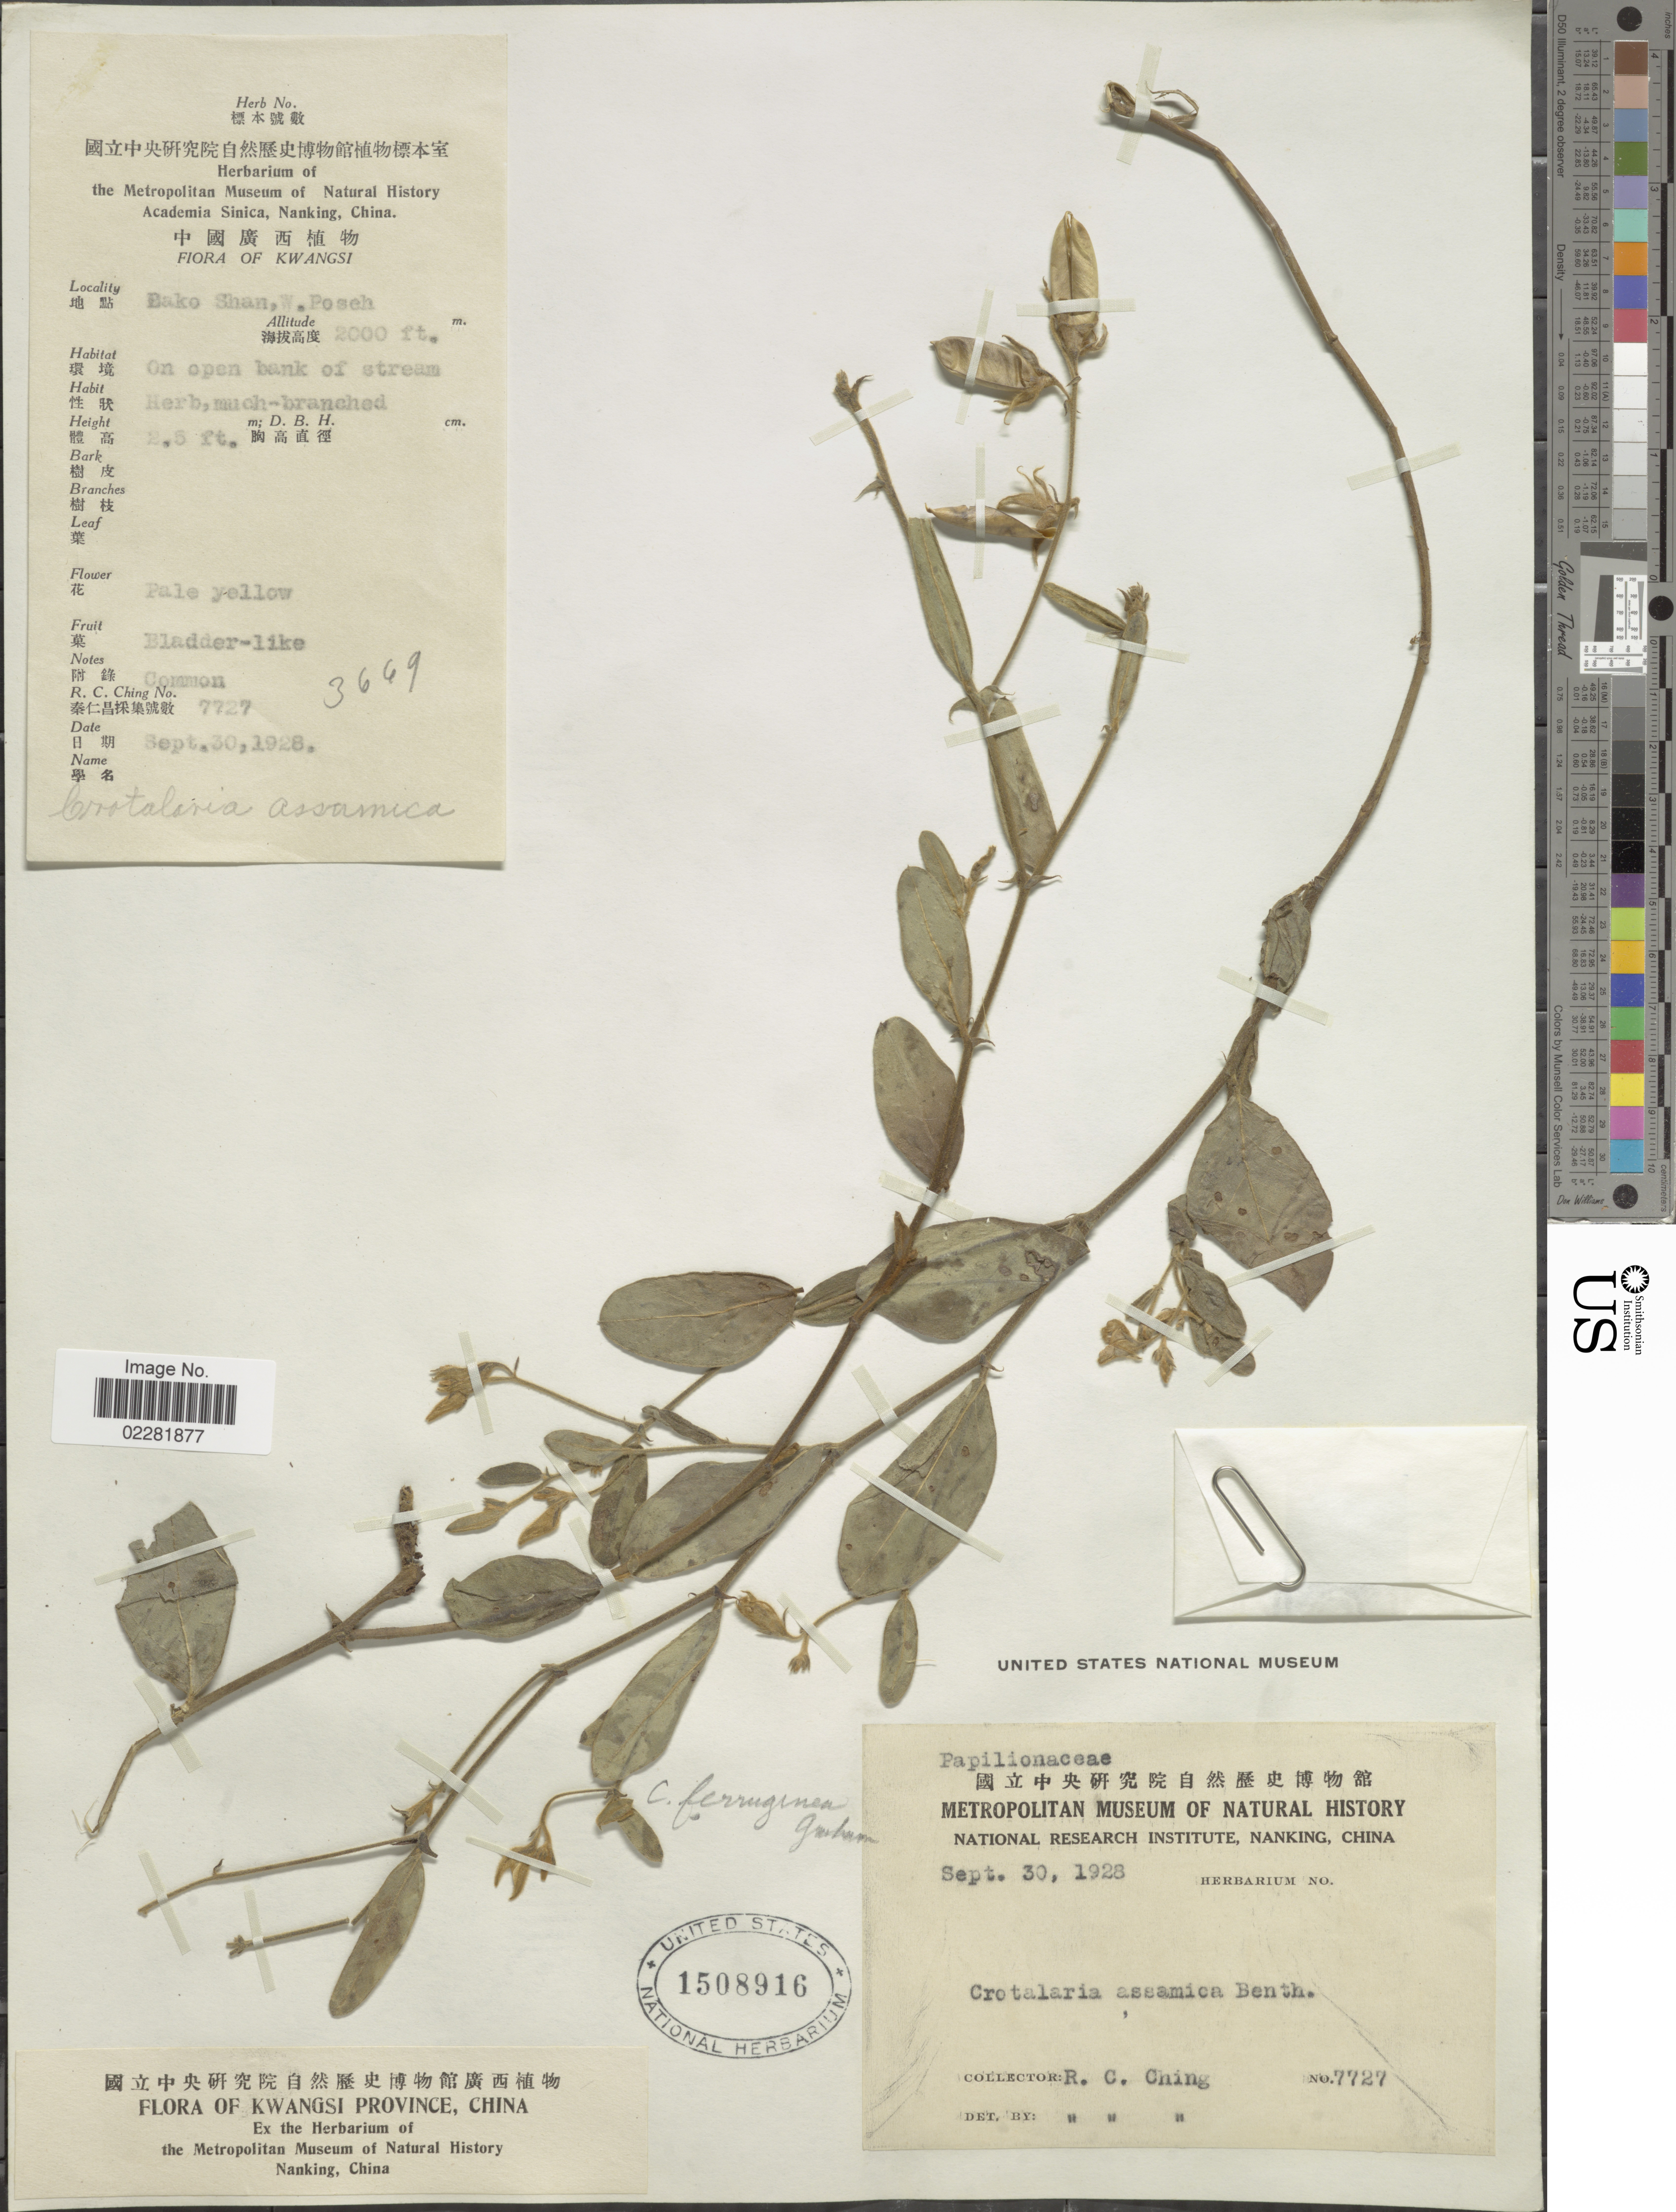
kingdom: Plantae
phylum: Tracheophyta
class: Magnoliopsida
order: Fabales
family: Fabaceae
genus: Crotalaria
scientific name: Crotalaria ferruginea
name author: Graham ex Benth.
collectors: R. C. Ching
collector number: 7727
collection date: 1928-09-30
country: China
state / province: Guangxi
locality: Kwangsi, Bako Shan, W. Posch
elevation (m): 610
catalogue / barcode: US 1508916